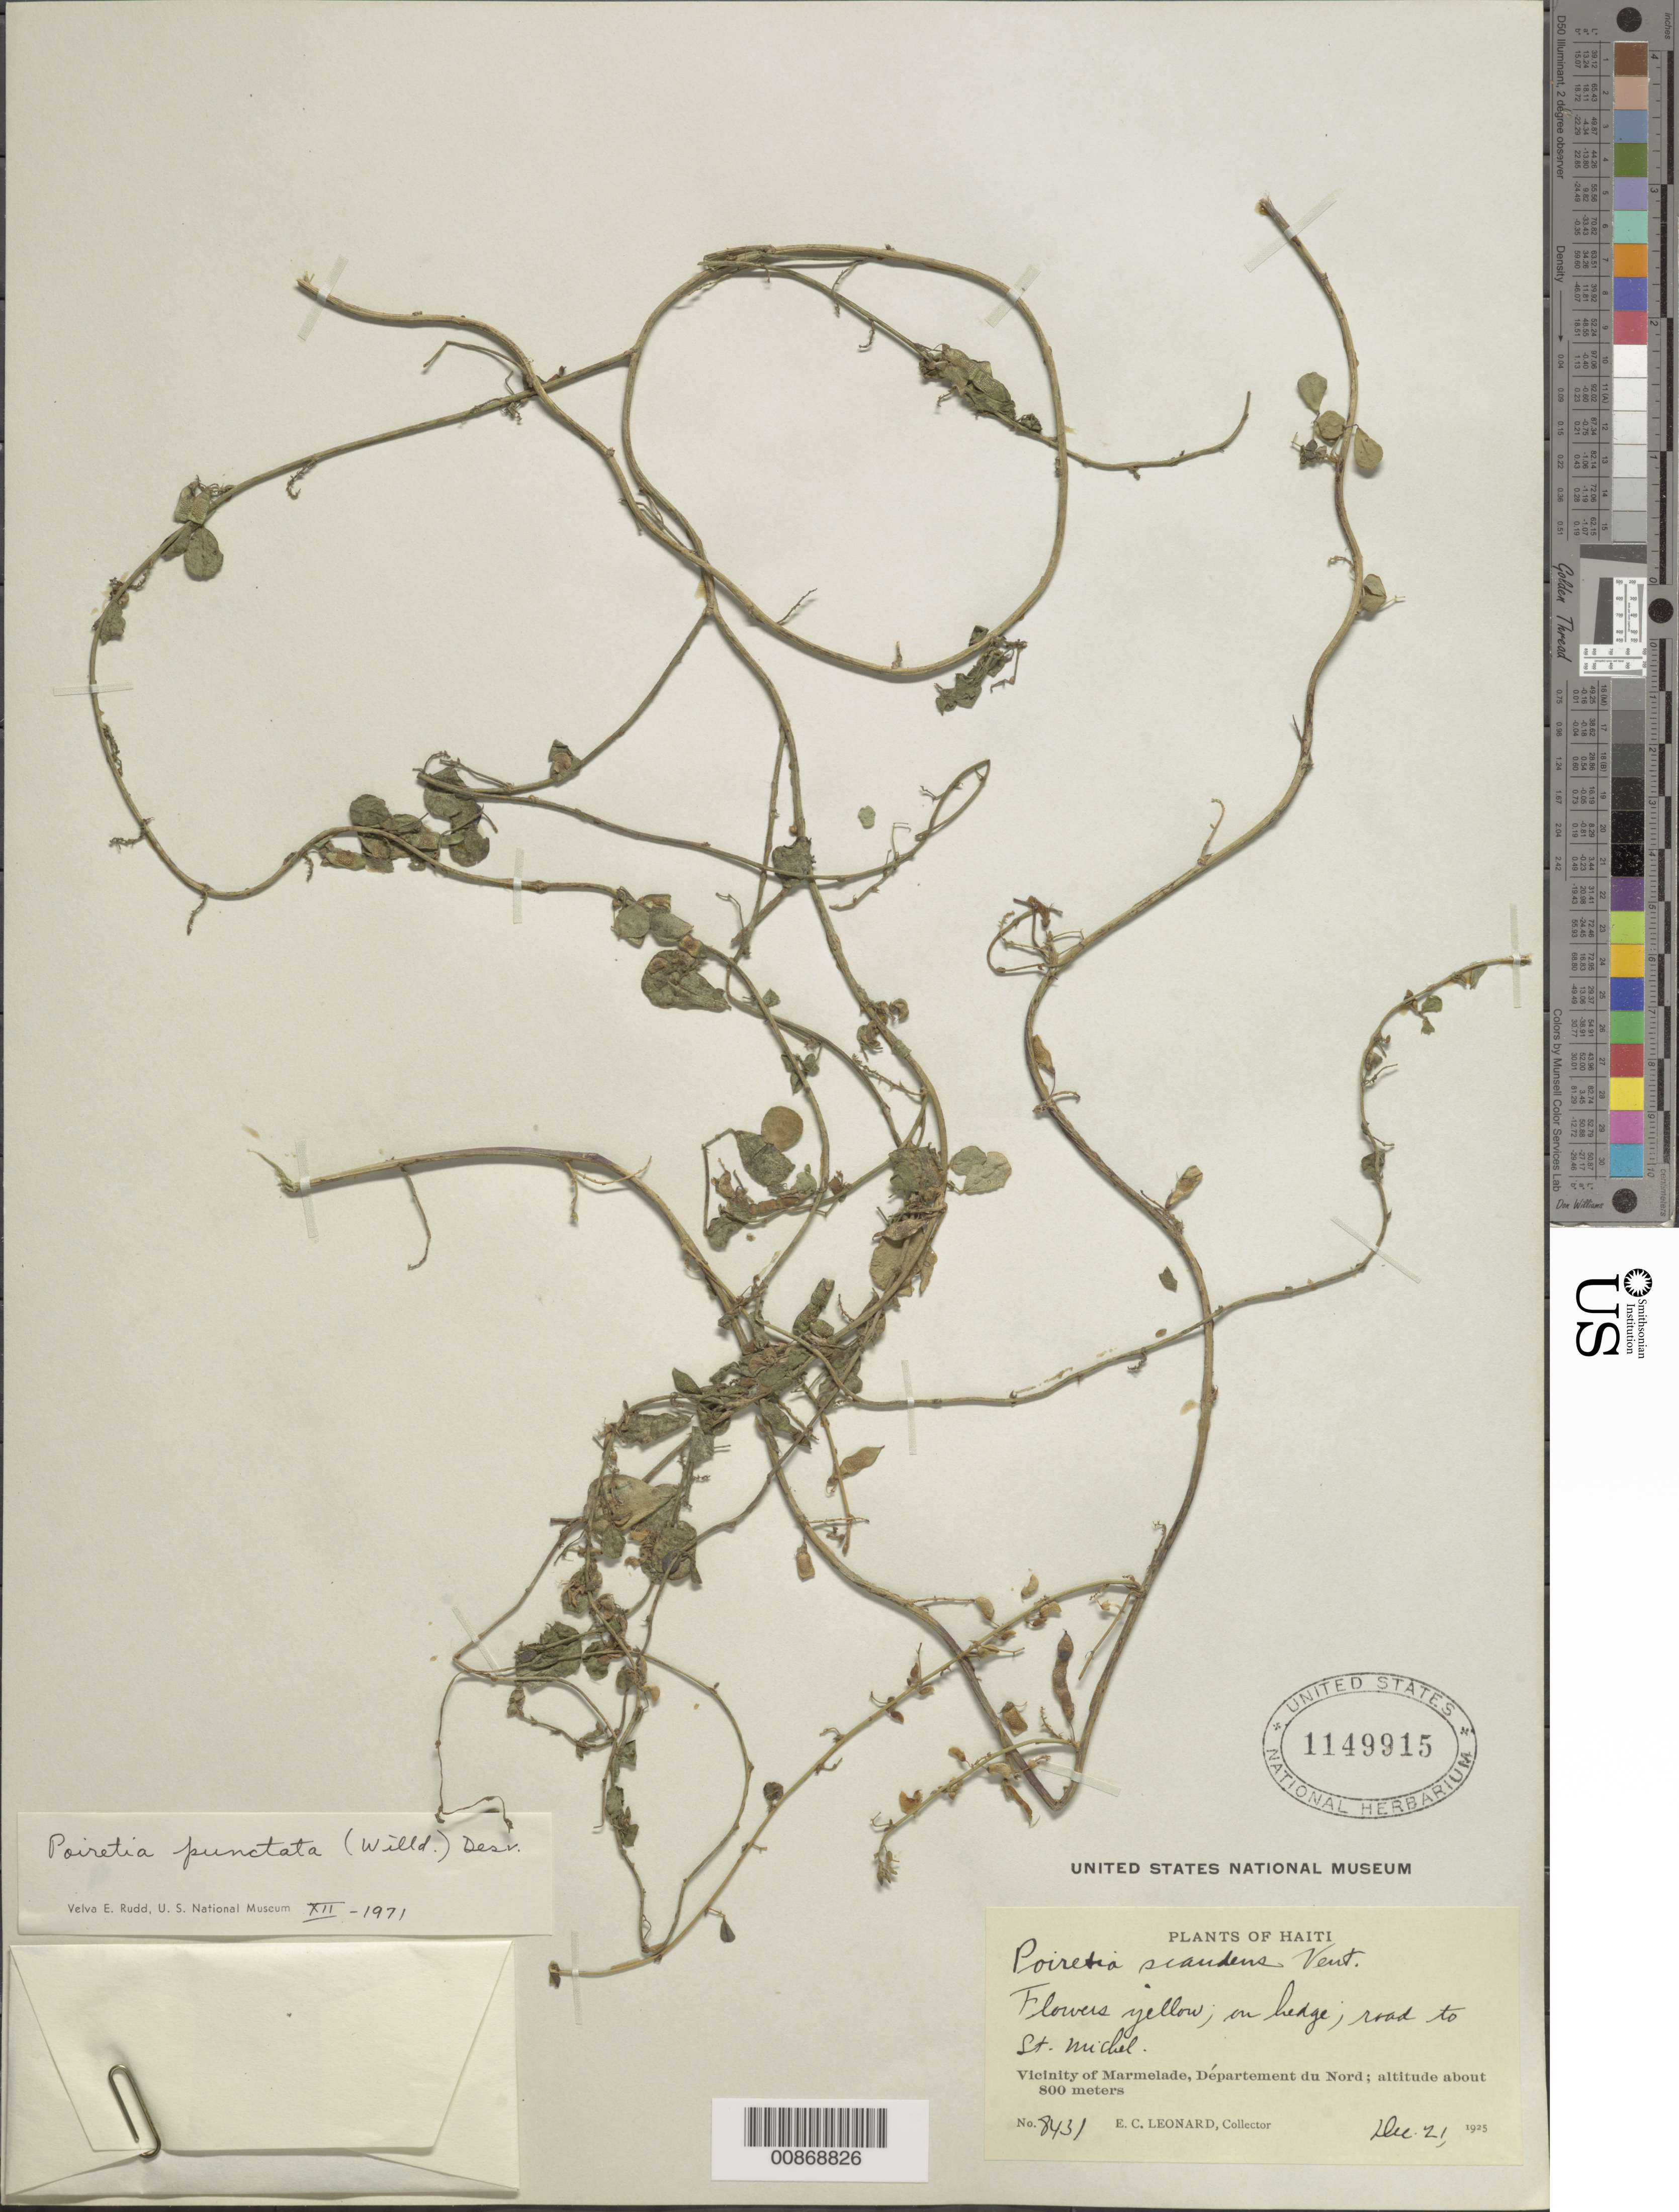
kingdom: Plantae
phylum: Tracheophyta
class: Magnoliopsida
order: Fabales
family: Fabaceae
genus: Poiretia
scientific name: Poiretia scandens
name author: Vent.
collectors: E. C. Leonard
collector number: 8431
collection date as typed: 21 Dec 1925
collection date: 1925-12-21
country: Haiti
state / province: Nord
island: Hispaniola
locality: Vicinity of Marmelade. Road to St. Michel.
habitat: On hedge.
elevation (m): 800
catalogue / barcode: US 1149915